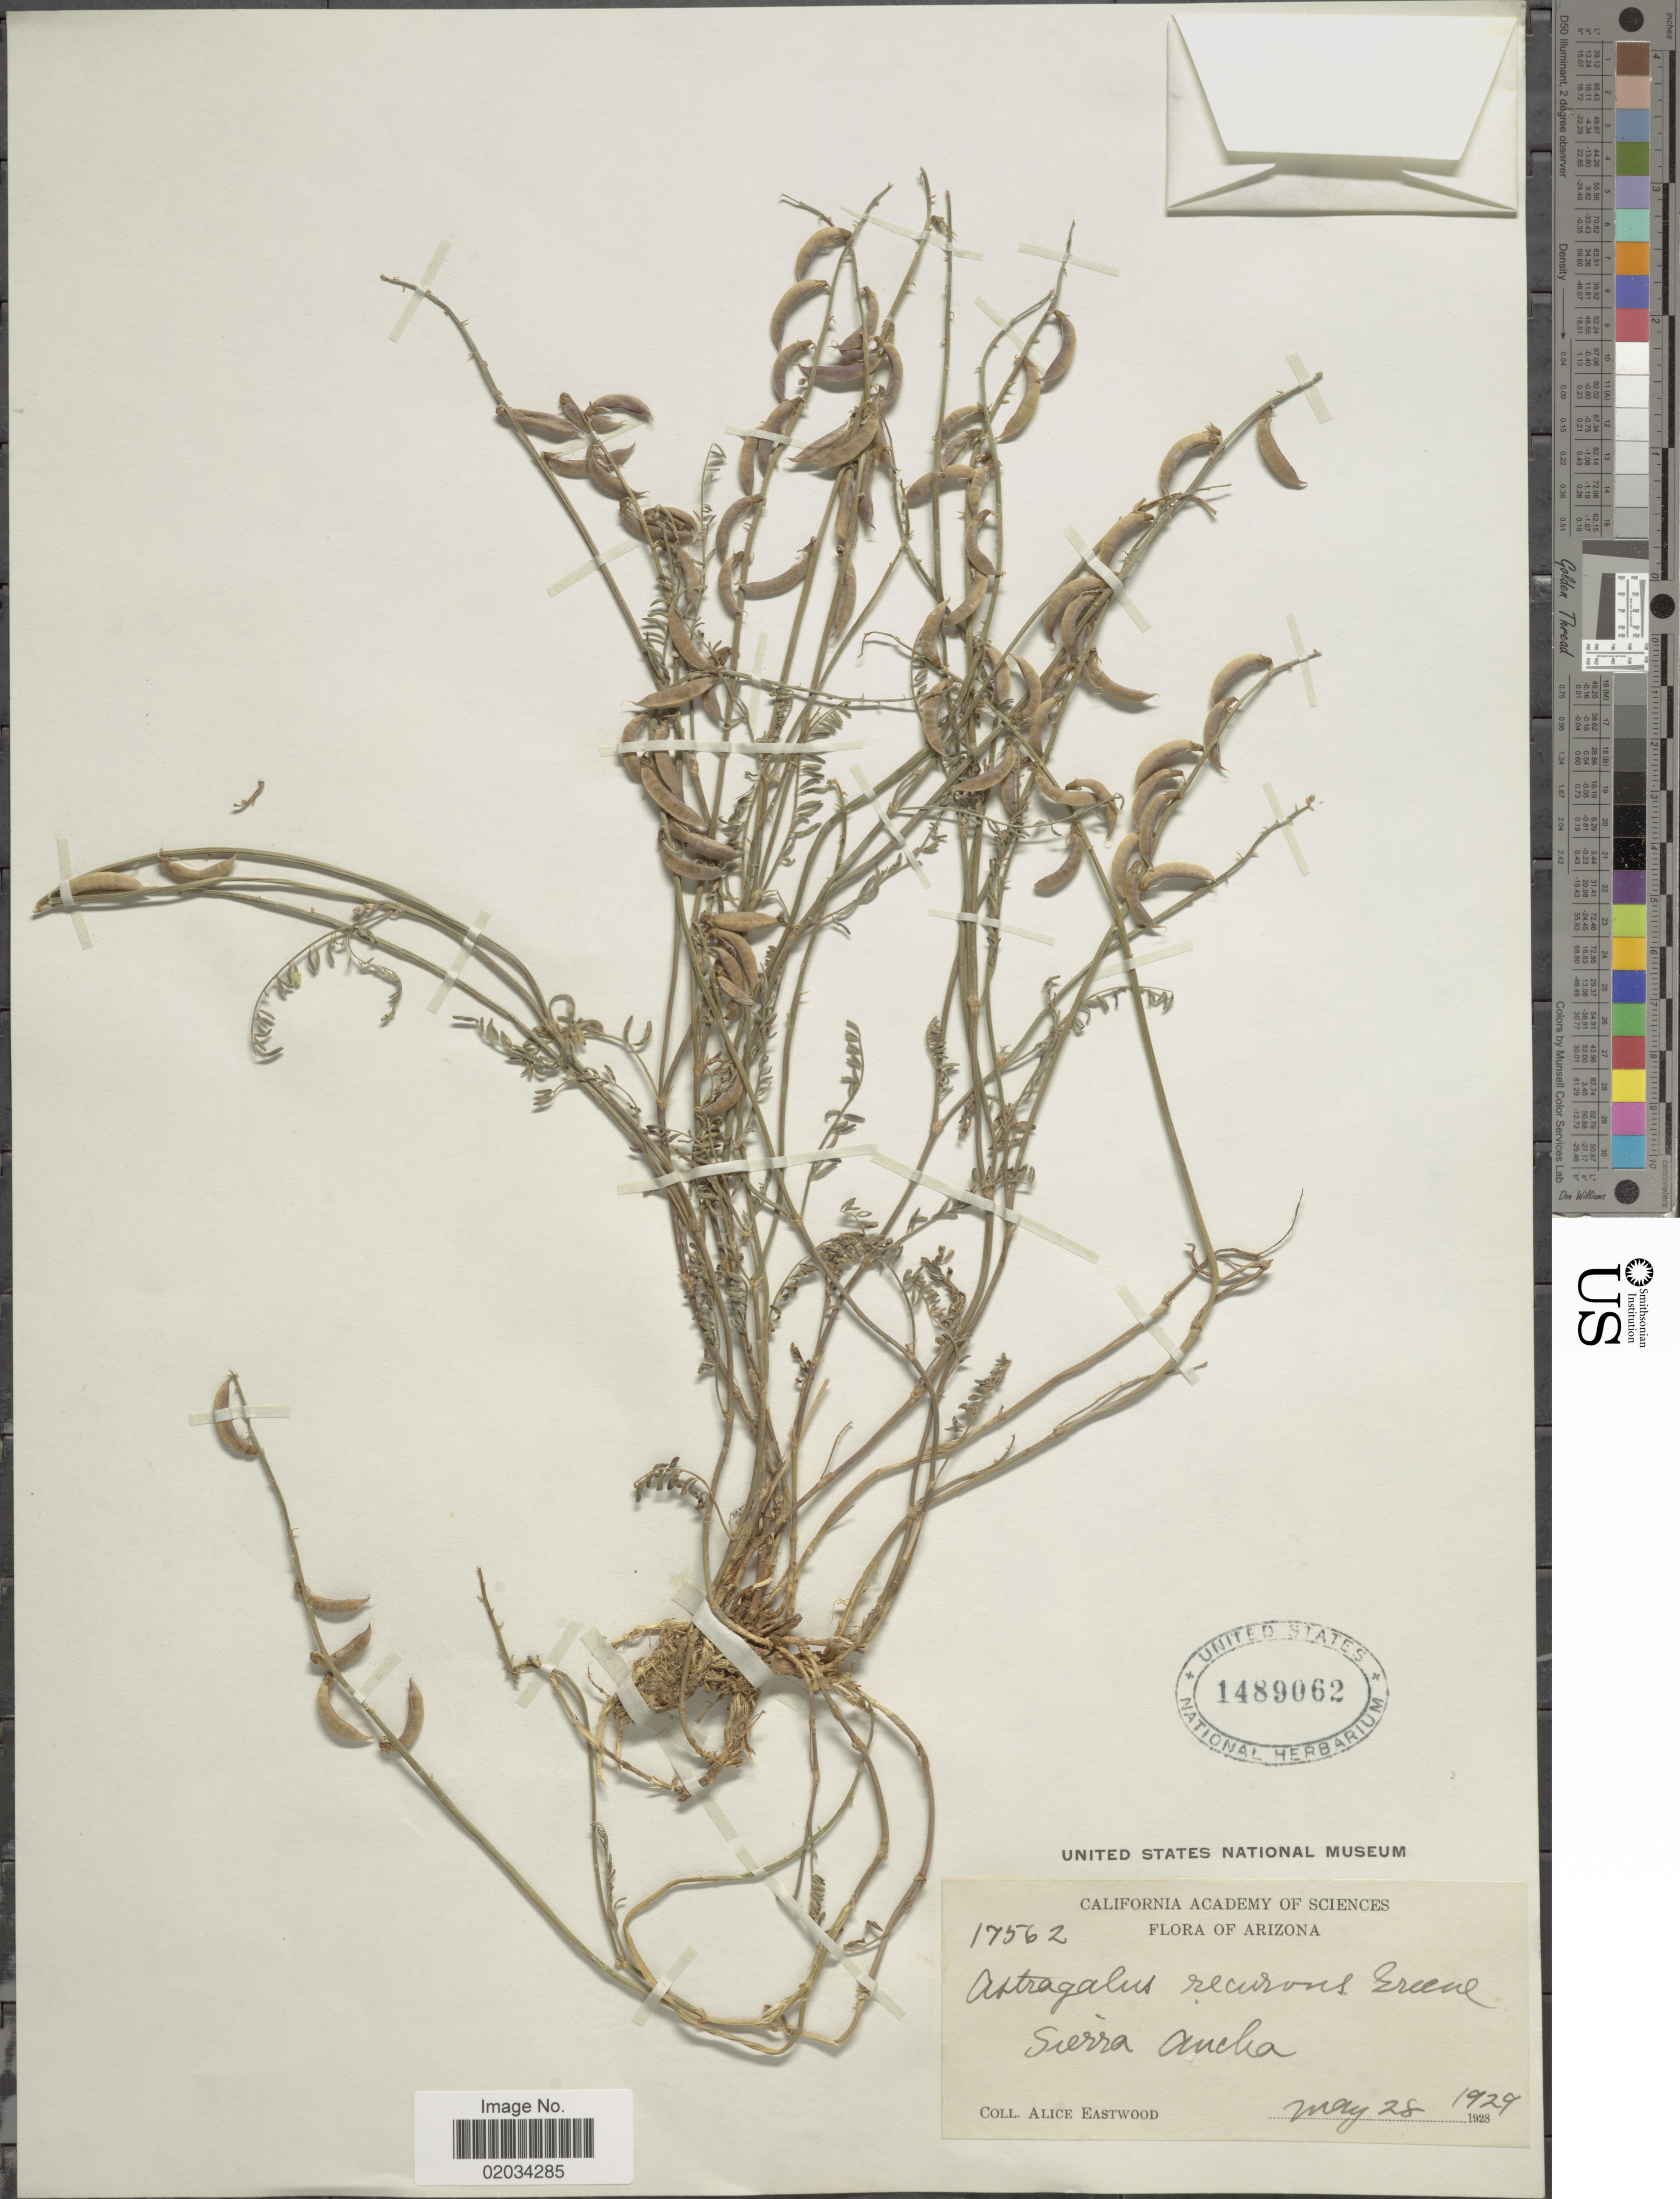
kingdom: Plantae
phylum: Tracheophyta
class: Magnoliopsida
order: Fabales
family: Fabaceae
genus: Astragalus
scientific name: Astragalus recurvus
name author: Greene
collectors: A. Eastwood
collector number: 17562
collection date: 1929-05-28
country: United States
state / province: Arizona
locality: Sierra Ancha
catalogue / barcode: US 1489062